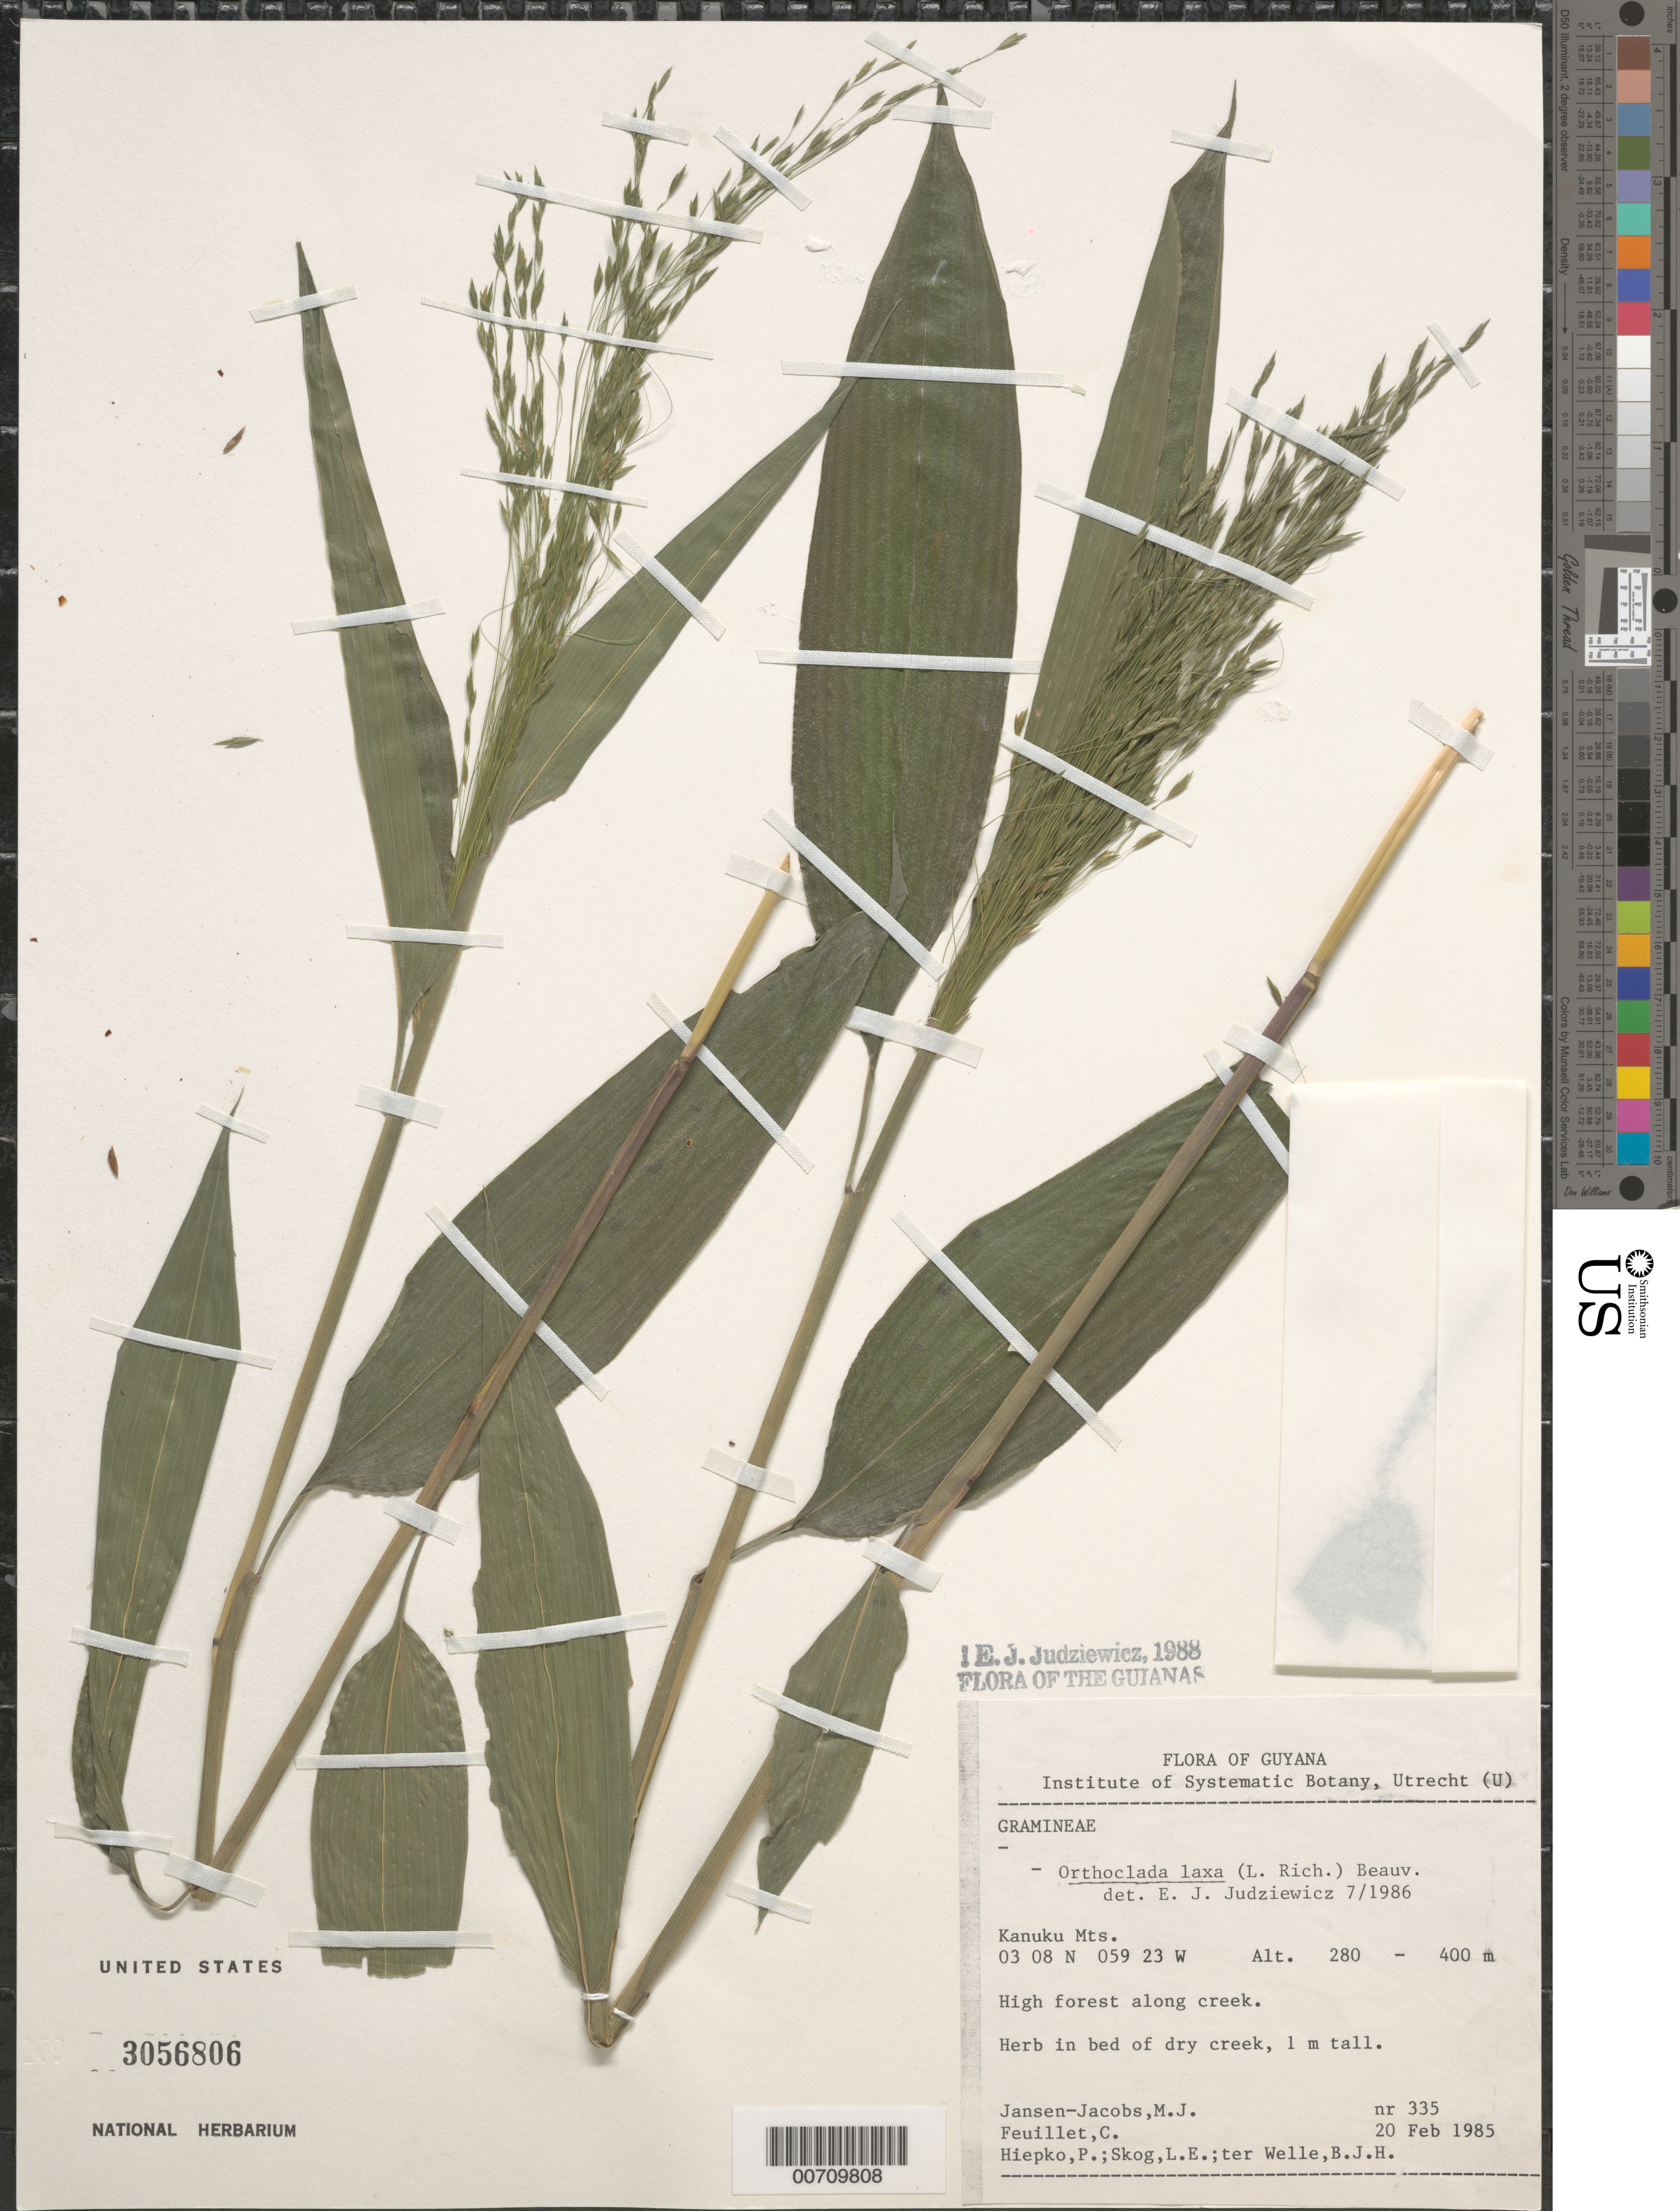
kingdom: Plantae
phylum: Tracheophyta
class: Liliopsida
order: Poales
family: Poaceae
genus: Orthoclada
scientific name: Orthoclada laxa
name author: P. Beauv.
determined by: Judziewicz, E. J.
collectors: M. J. Jansen-Jacobs, C. Feuillet, P. H. Hiepko, L. E. Skog & B. Welle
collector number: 335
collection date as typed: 20-Feb-85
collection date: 1985-02-20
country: Guyana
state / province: U. Takutu-U. Essequibo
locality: Kanuku Mts.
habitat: High forest along creek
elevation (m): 280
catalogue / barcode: US 3056806